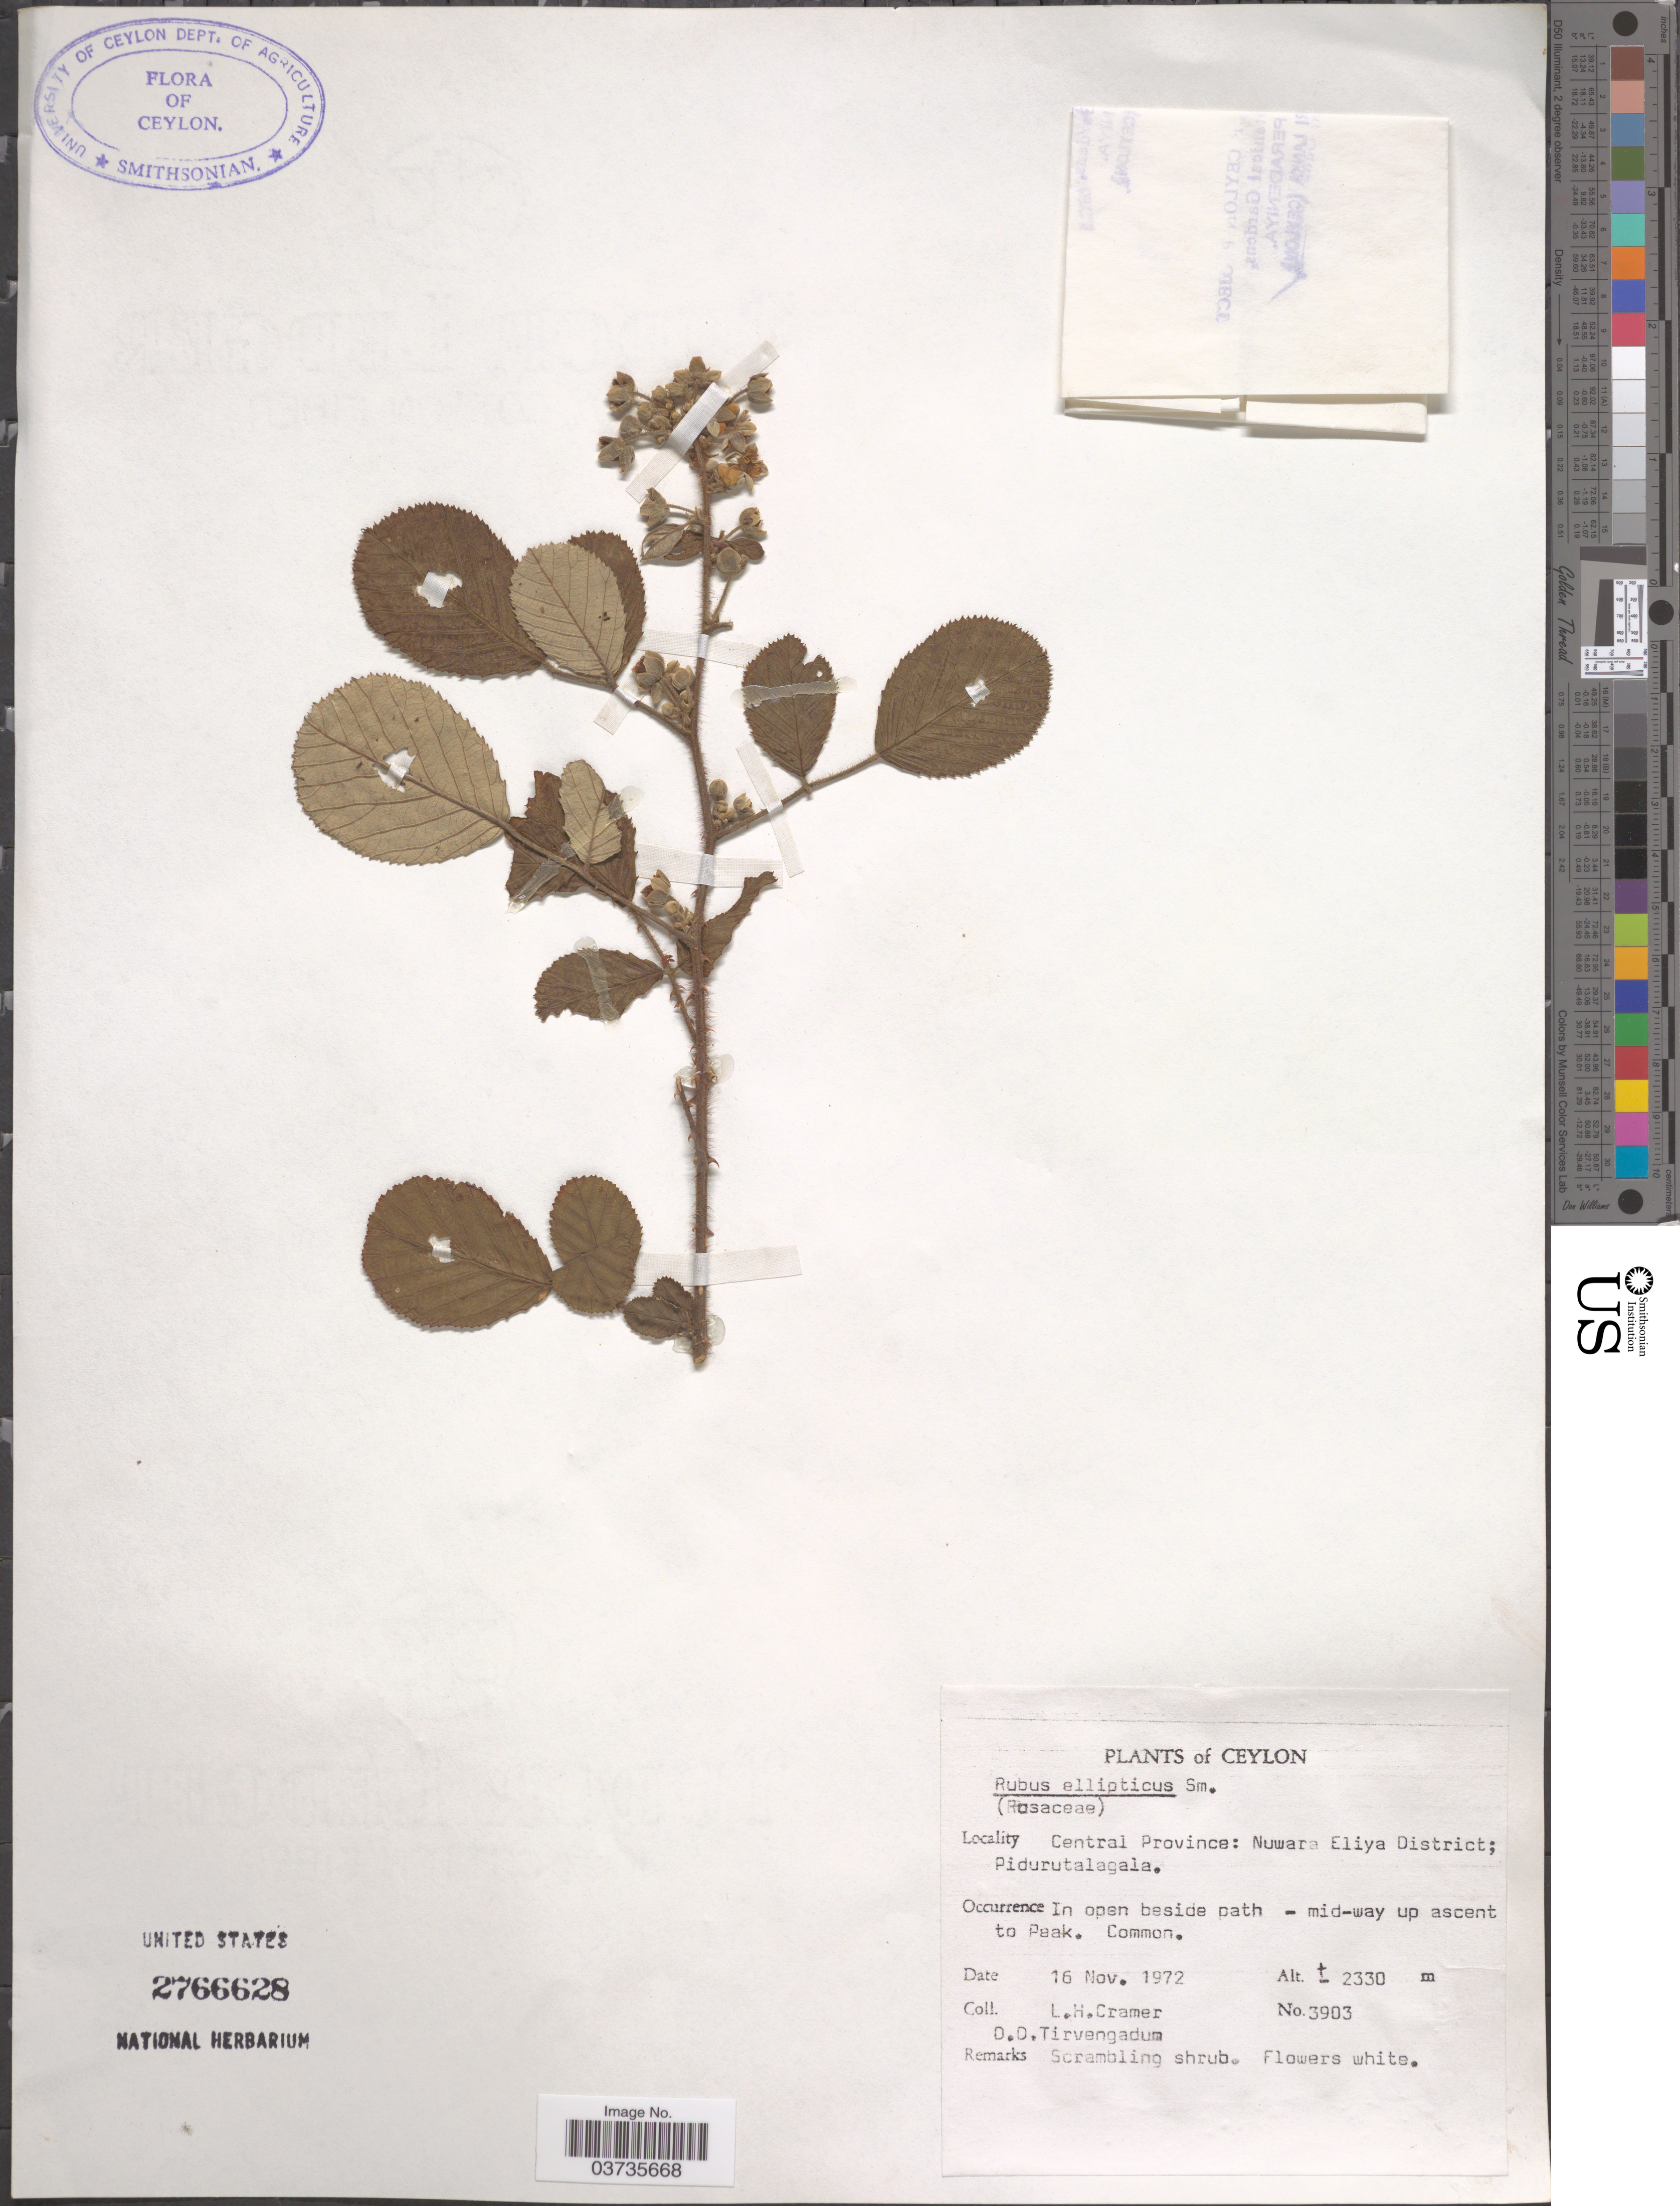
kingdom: Plantae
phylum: Tracheophyta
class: Magnoliopsida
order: Rosales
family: Rosaceae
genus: Rubus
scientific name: Rubus ellipticus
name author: Sm.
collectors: L. H. Cramer & D. Tirvengadum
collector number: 3903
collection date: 1972-11-16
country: Sri Lanka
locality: Ceylon. Nuwara Eliya District; Pidurutalagala. In open beside path - mid-way up ascent to Peak.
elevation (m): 2330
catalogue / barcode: US 2766628